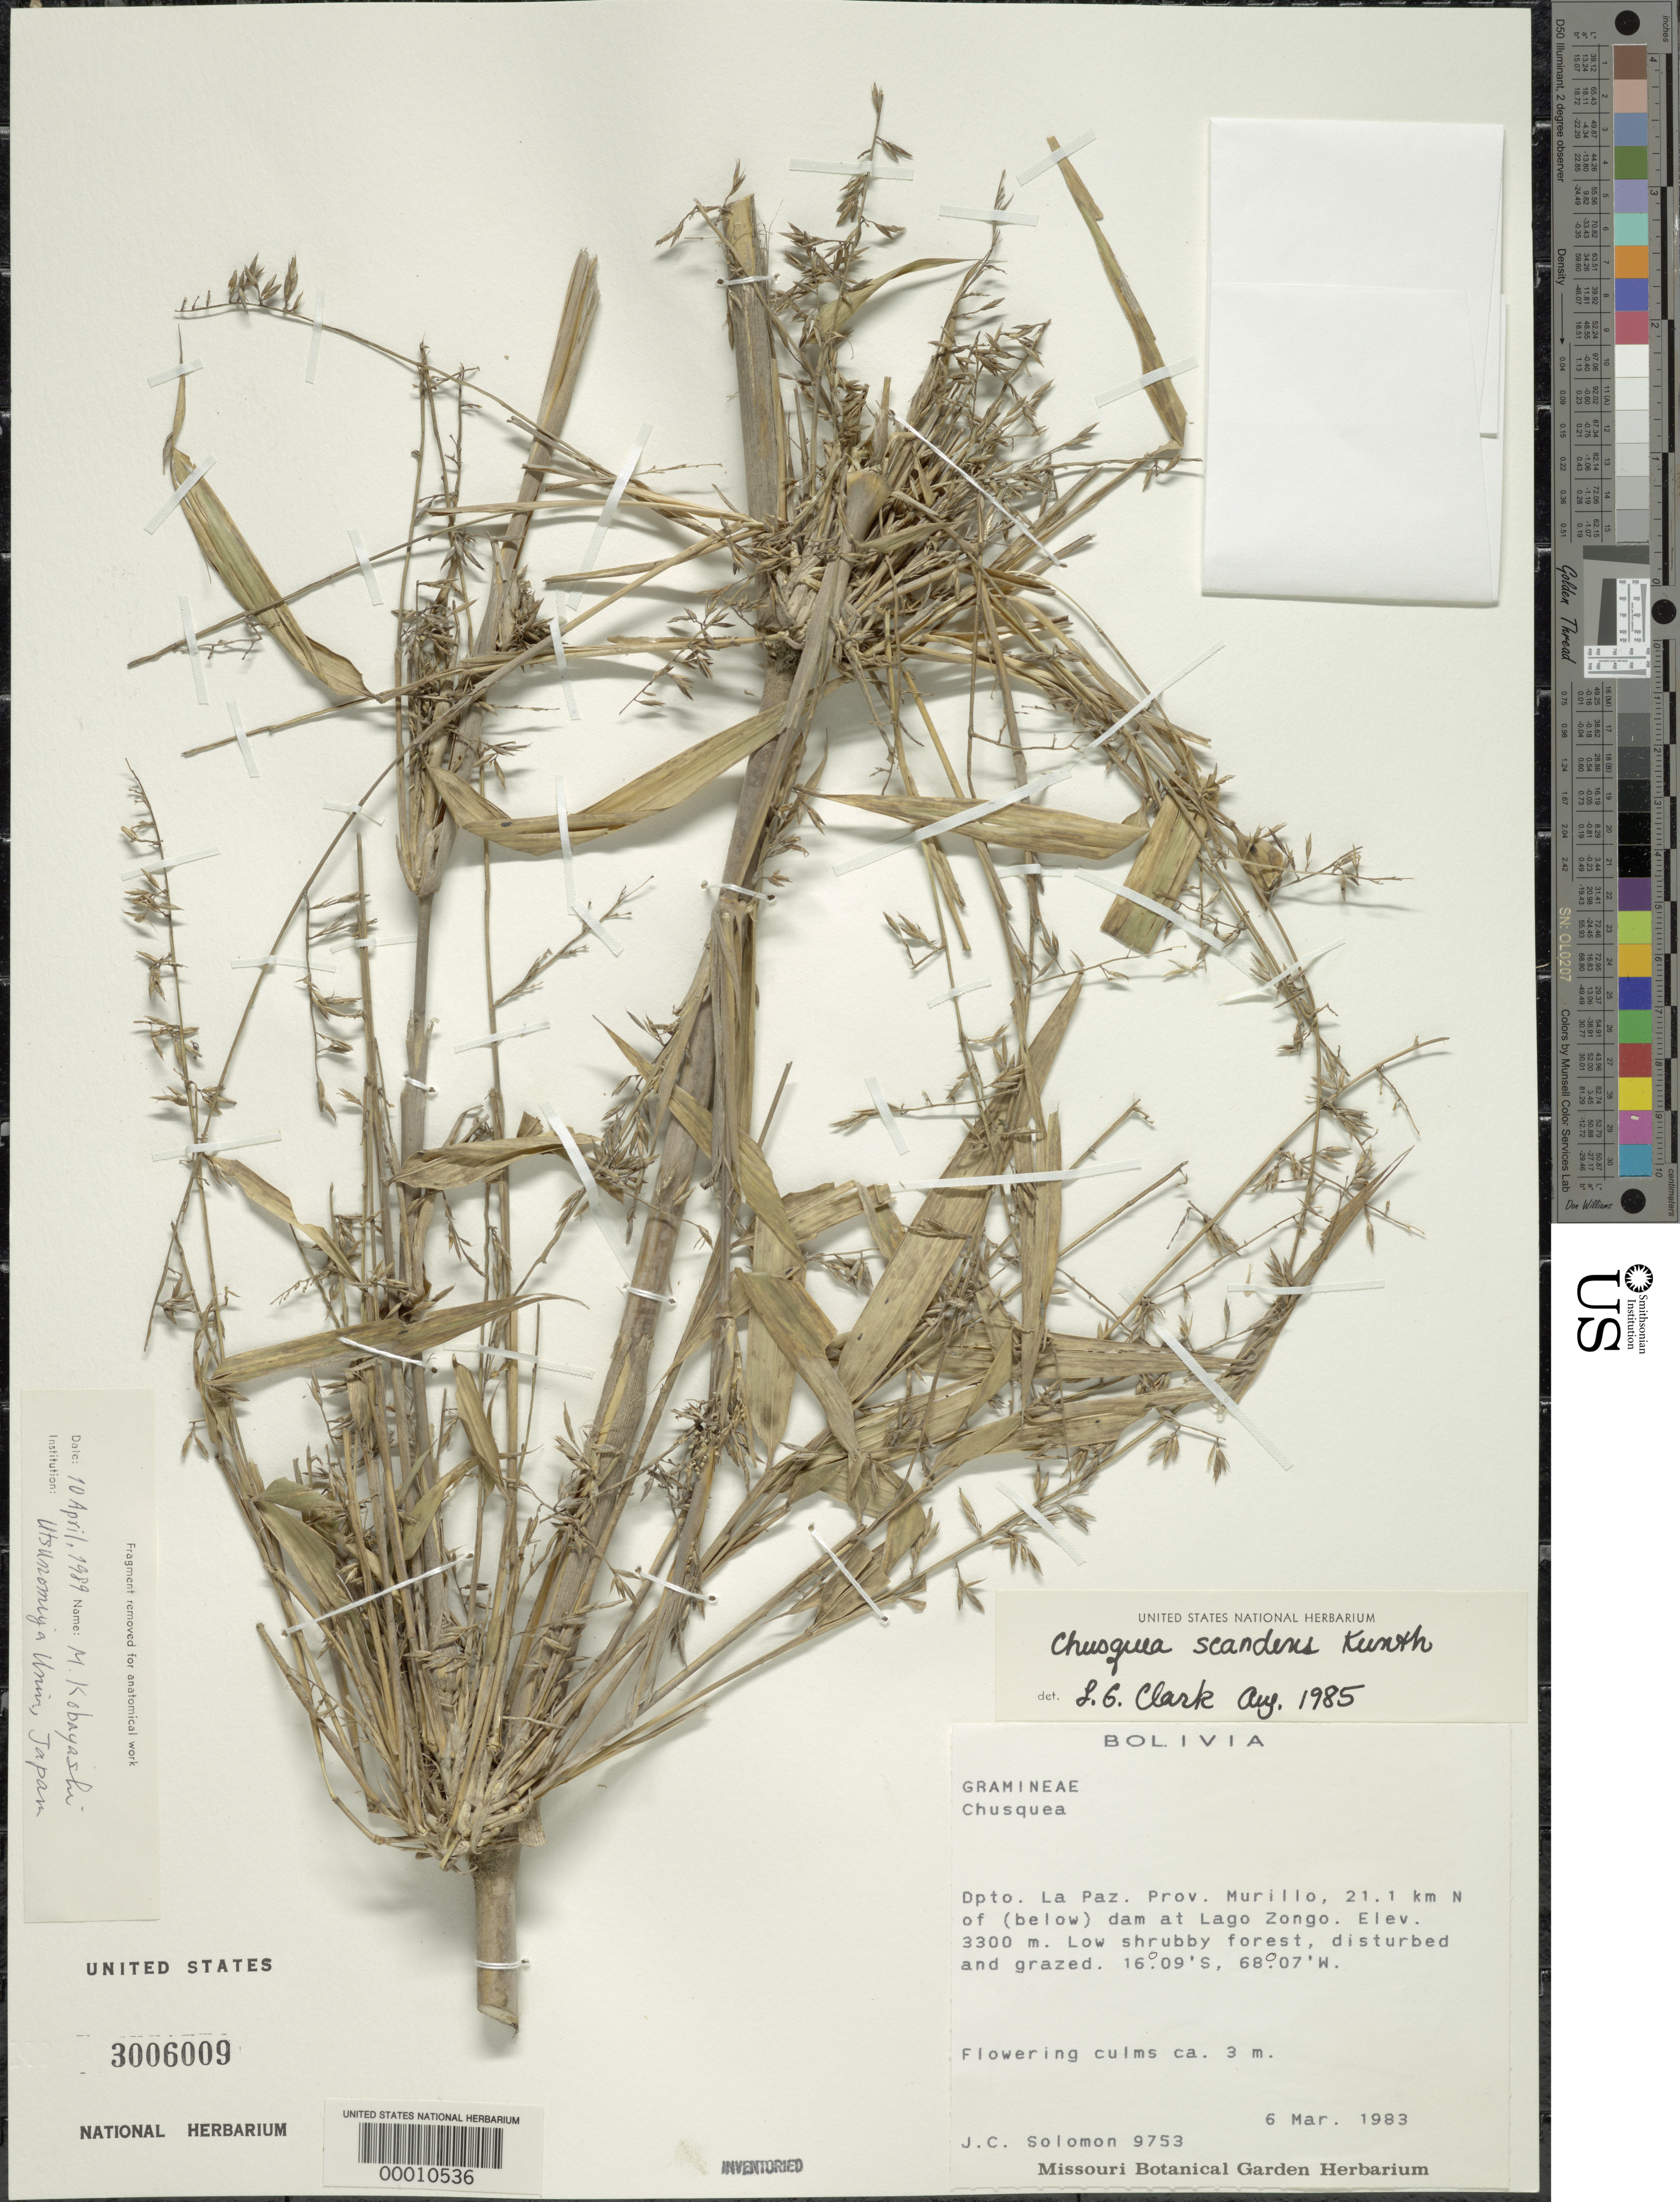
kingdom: Plantae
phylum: Tracheophyta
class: Liliopsida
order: Poales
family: Poaceae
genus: Chusquea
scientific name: Chusquea scandens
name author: Kunth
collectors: J. C. Solomon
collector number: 9753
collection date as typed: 06 Mar 1983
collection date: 1983-03-06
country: Bolivia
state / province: La Paz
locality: Prov. Murillo, Lago Zongo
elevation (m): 3300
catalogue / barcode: US 3006009